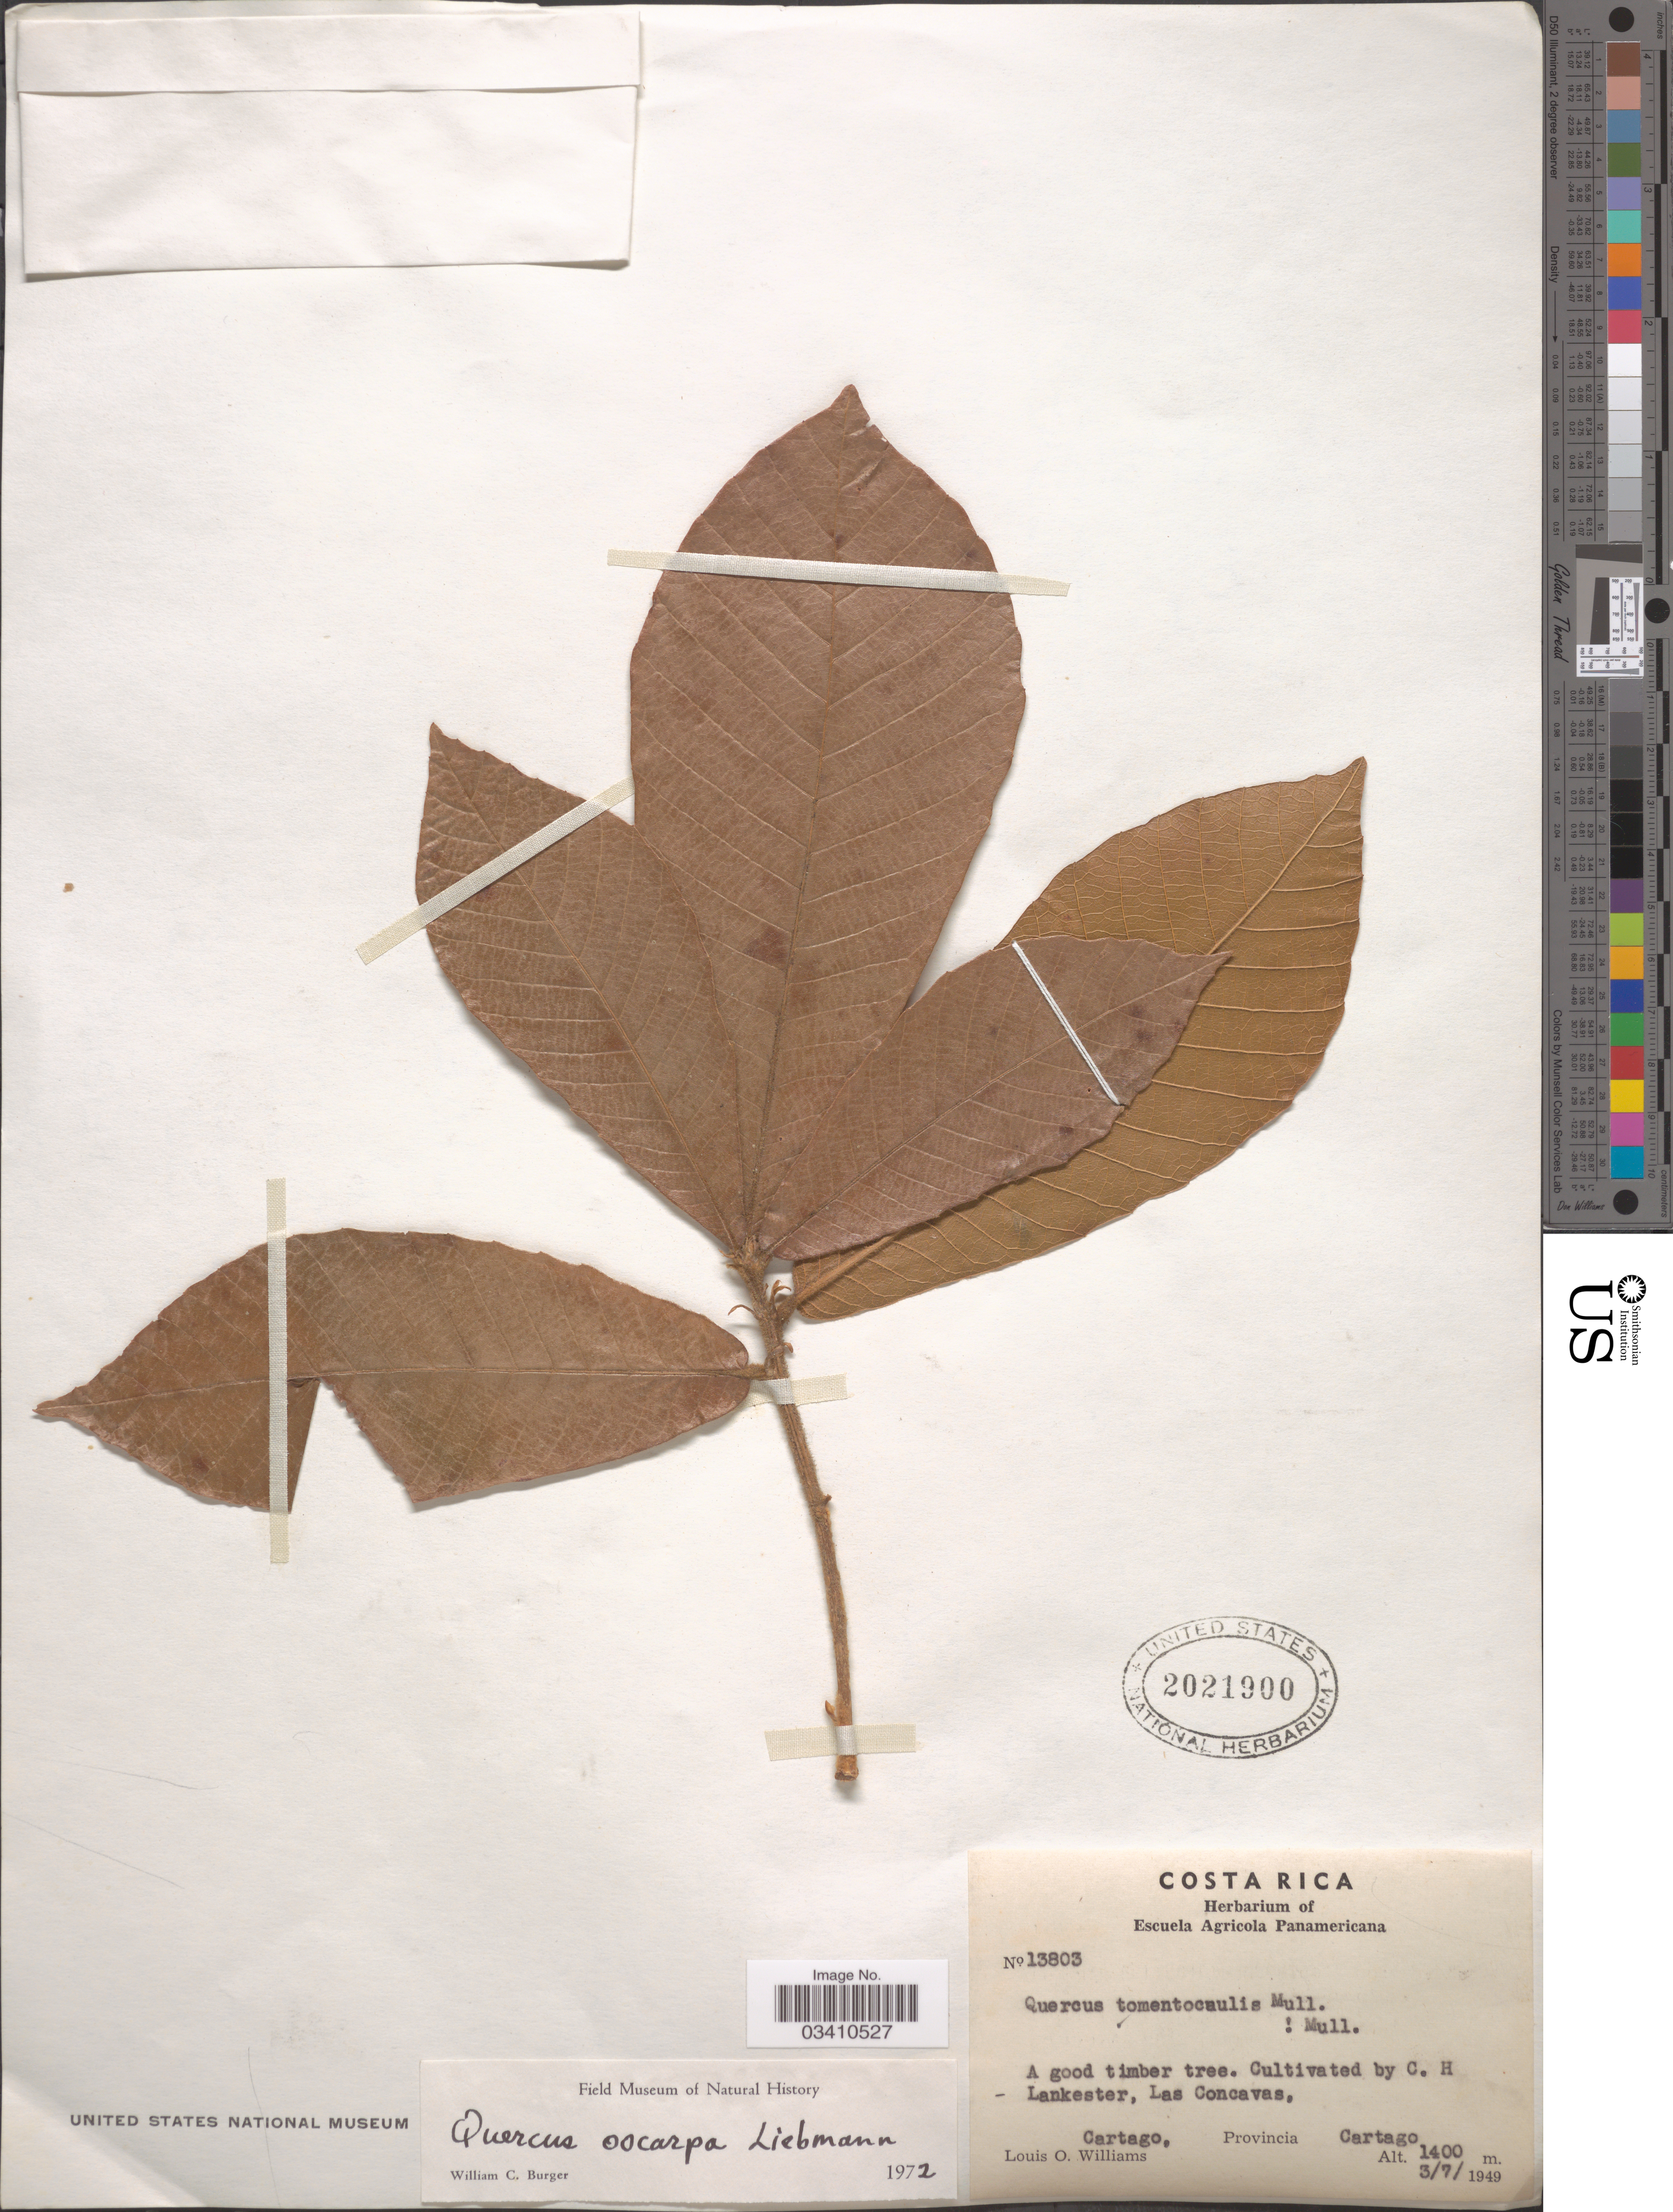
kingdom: Plantae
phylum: Tracheophyta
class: Magnoliopsida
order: Fagales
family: Fagaceae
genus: Quercus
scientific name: Quercus oocarpa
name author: Liebm.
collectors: C. H. Lankester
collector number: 13803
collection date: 1949-07-03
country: Costa Rica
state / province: Cartago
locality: Las Concavas, Cartago.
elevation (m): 1400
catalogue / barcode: US 2021900